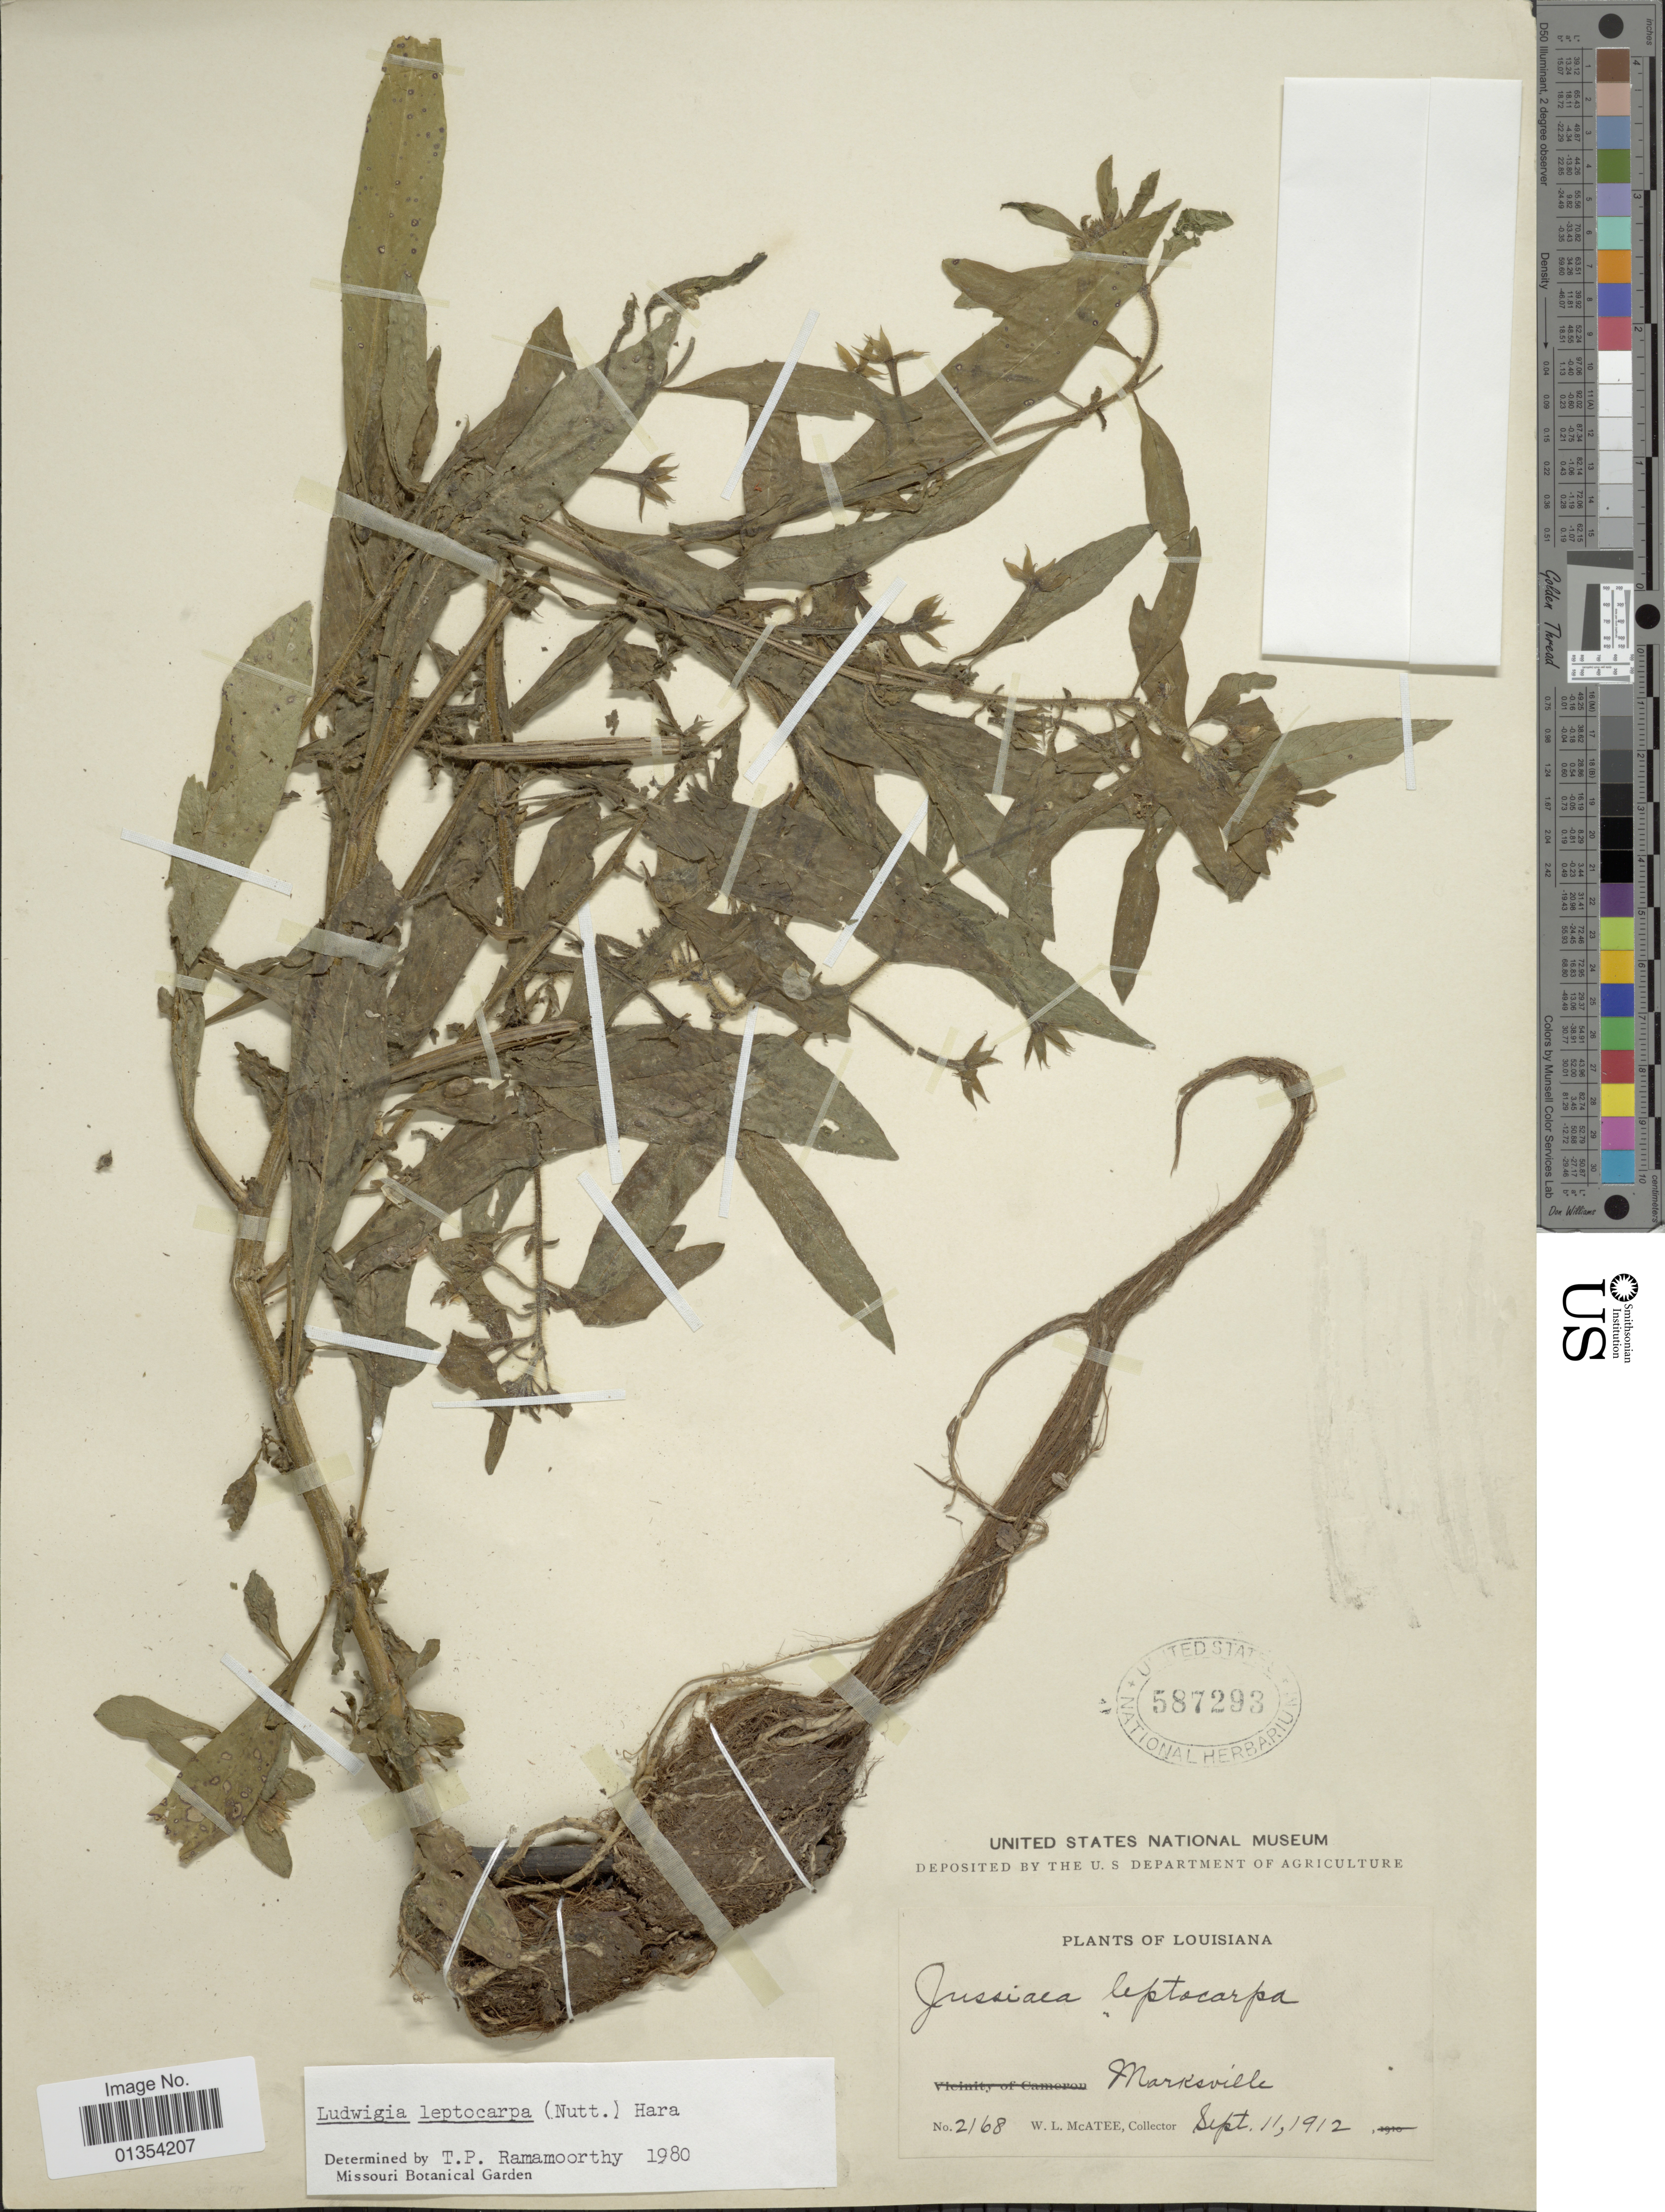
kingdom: Plantae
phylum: Tracheophyta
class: Magnoliopsida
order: Myrtales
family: Onagraceae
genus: Ludwigia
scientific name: Ludwigia leptocarpa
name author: (Nutt.) H. Hara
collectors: W. McAtee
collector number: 2168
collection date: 1912-09-11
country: United States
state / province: Louisiana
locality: Marksville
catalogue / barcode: US 587293